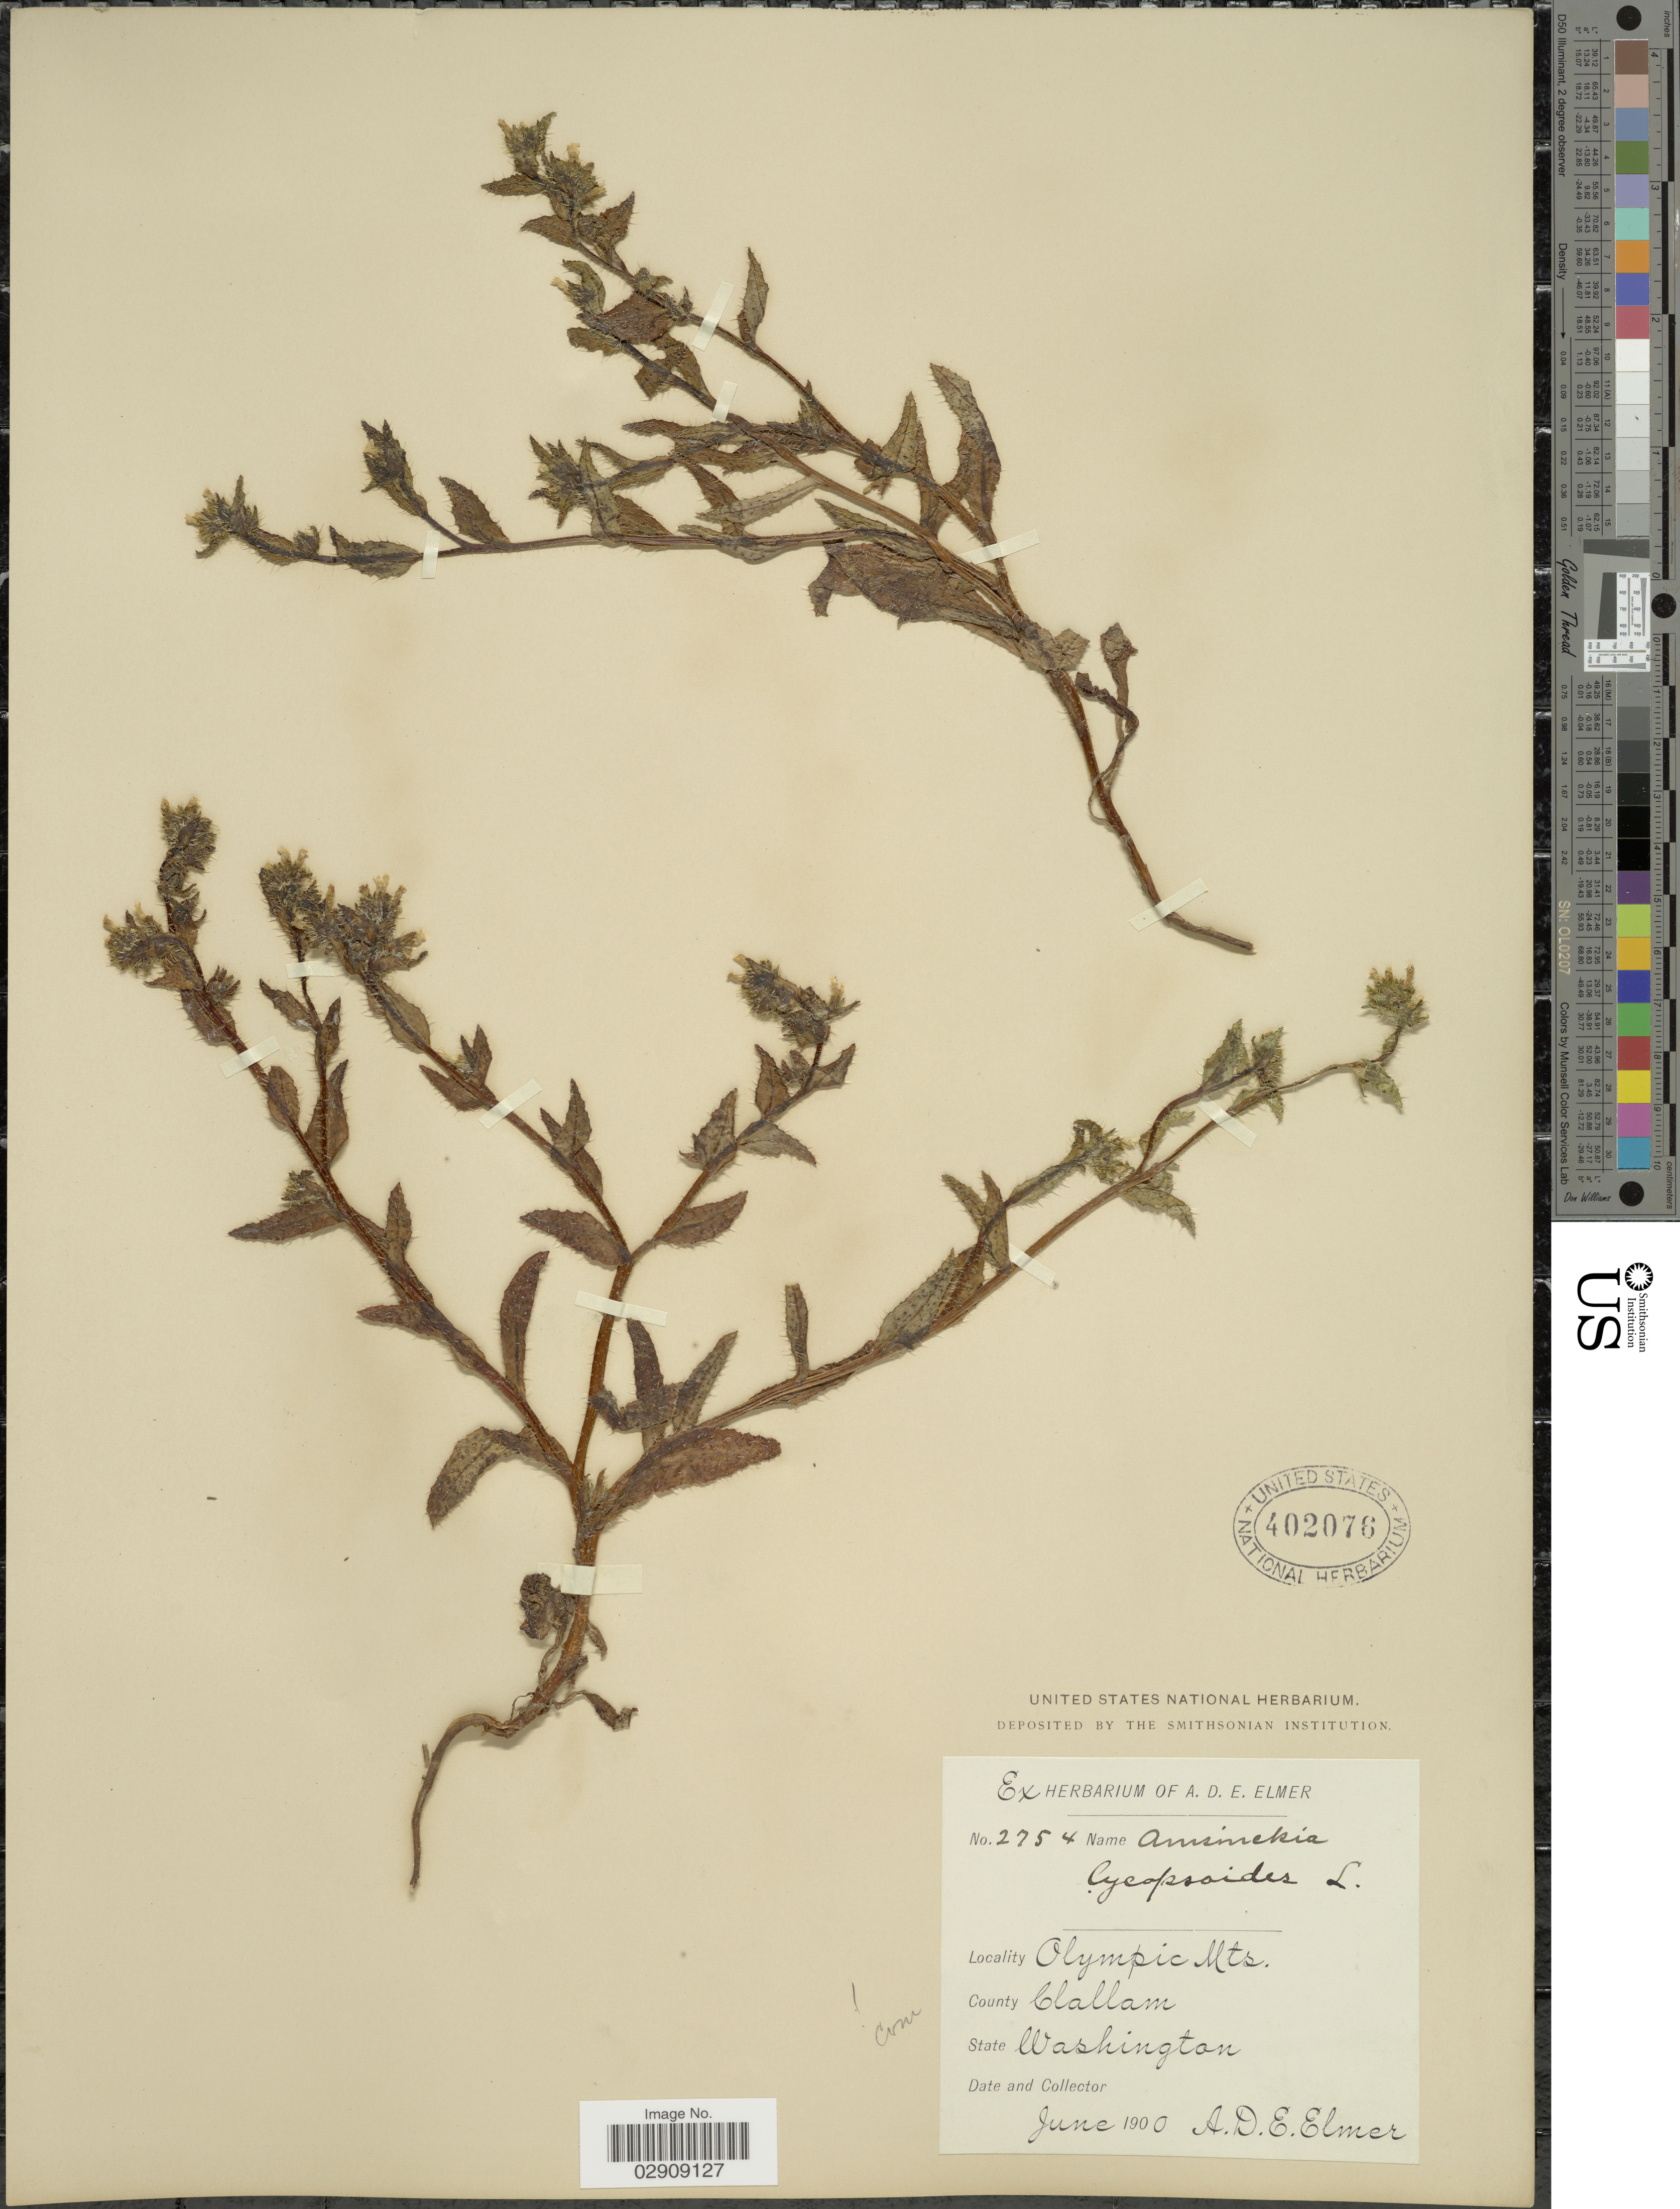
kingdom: Plantae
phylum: Tracheophyta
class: Magnoliopsida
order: Boraginales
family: Boraginaceae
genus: Amsinckia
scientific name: Amsinckia lycopsoides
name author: Lehm.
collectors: A. D. E. Elmer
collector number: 2754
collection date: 1900-06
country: United States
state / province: Washington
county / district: Clallam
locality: Olympic Mts. County Clallam.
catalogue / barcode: US 402076